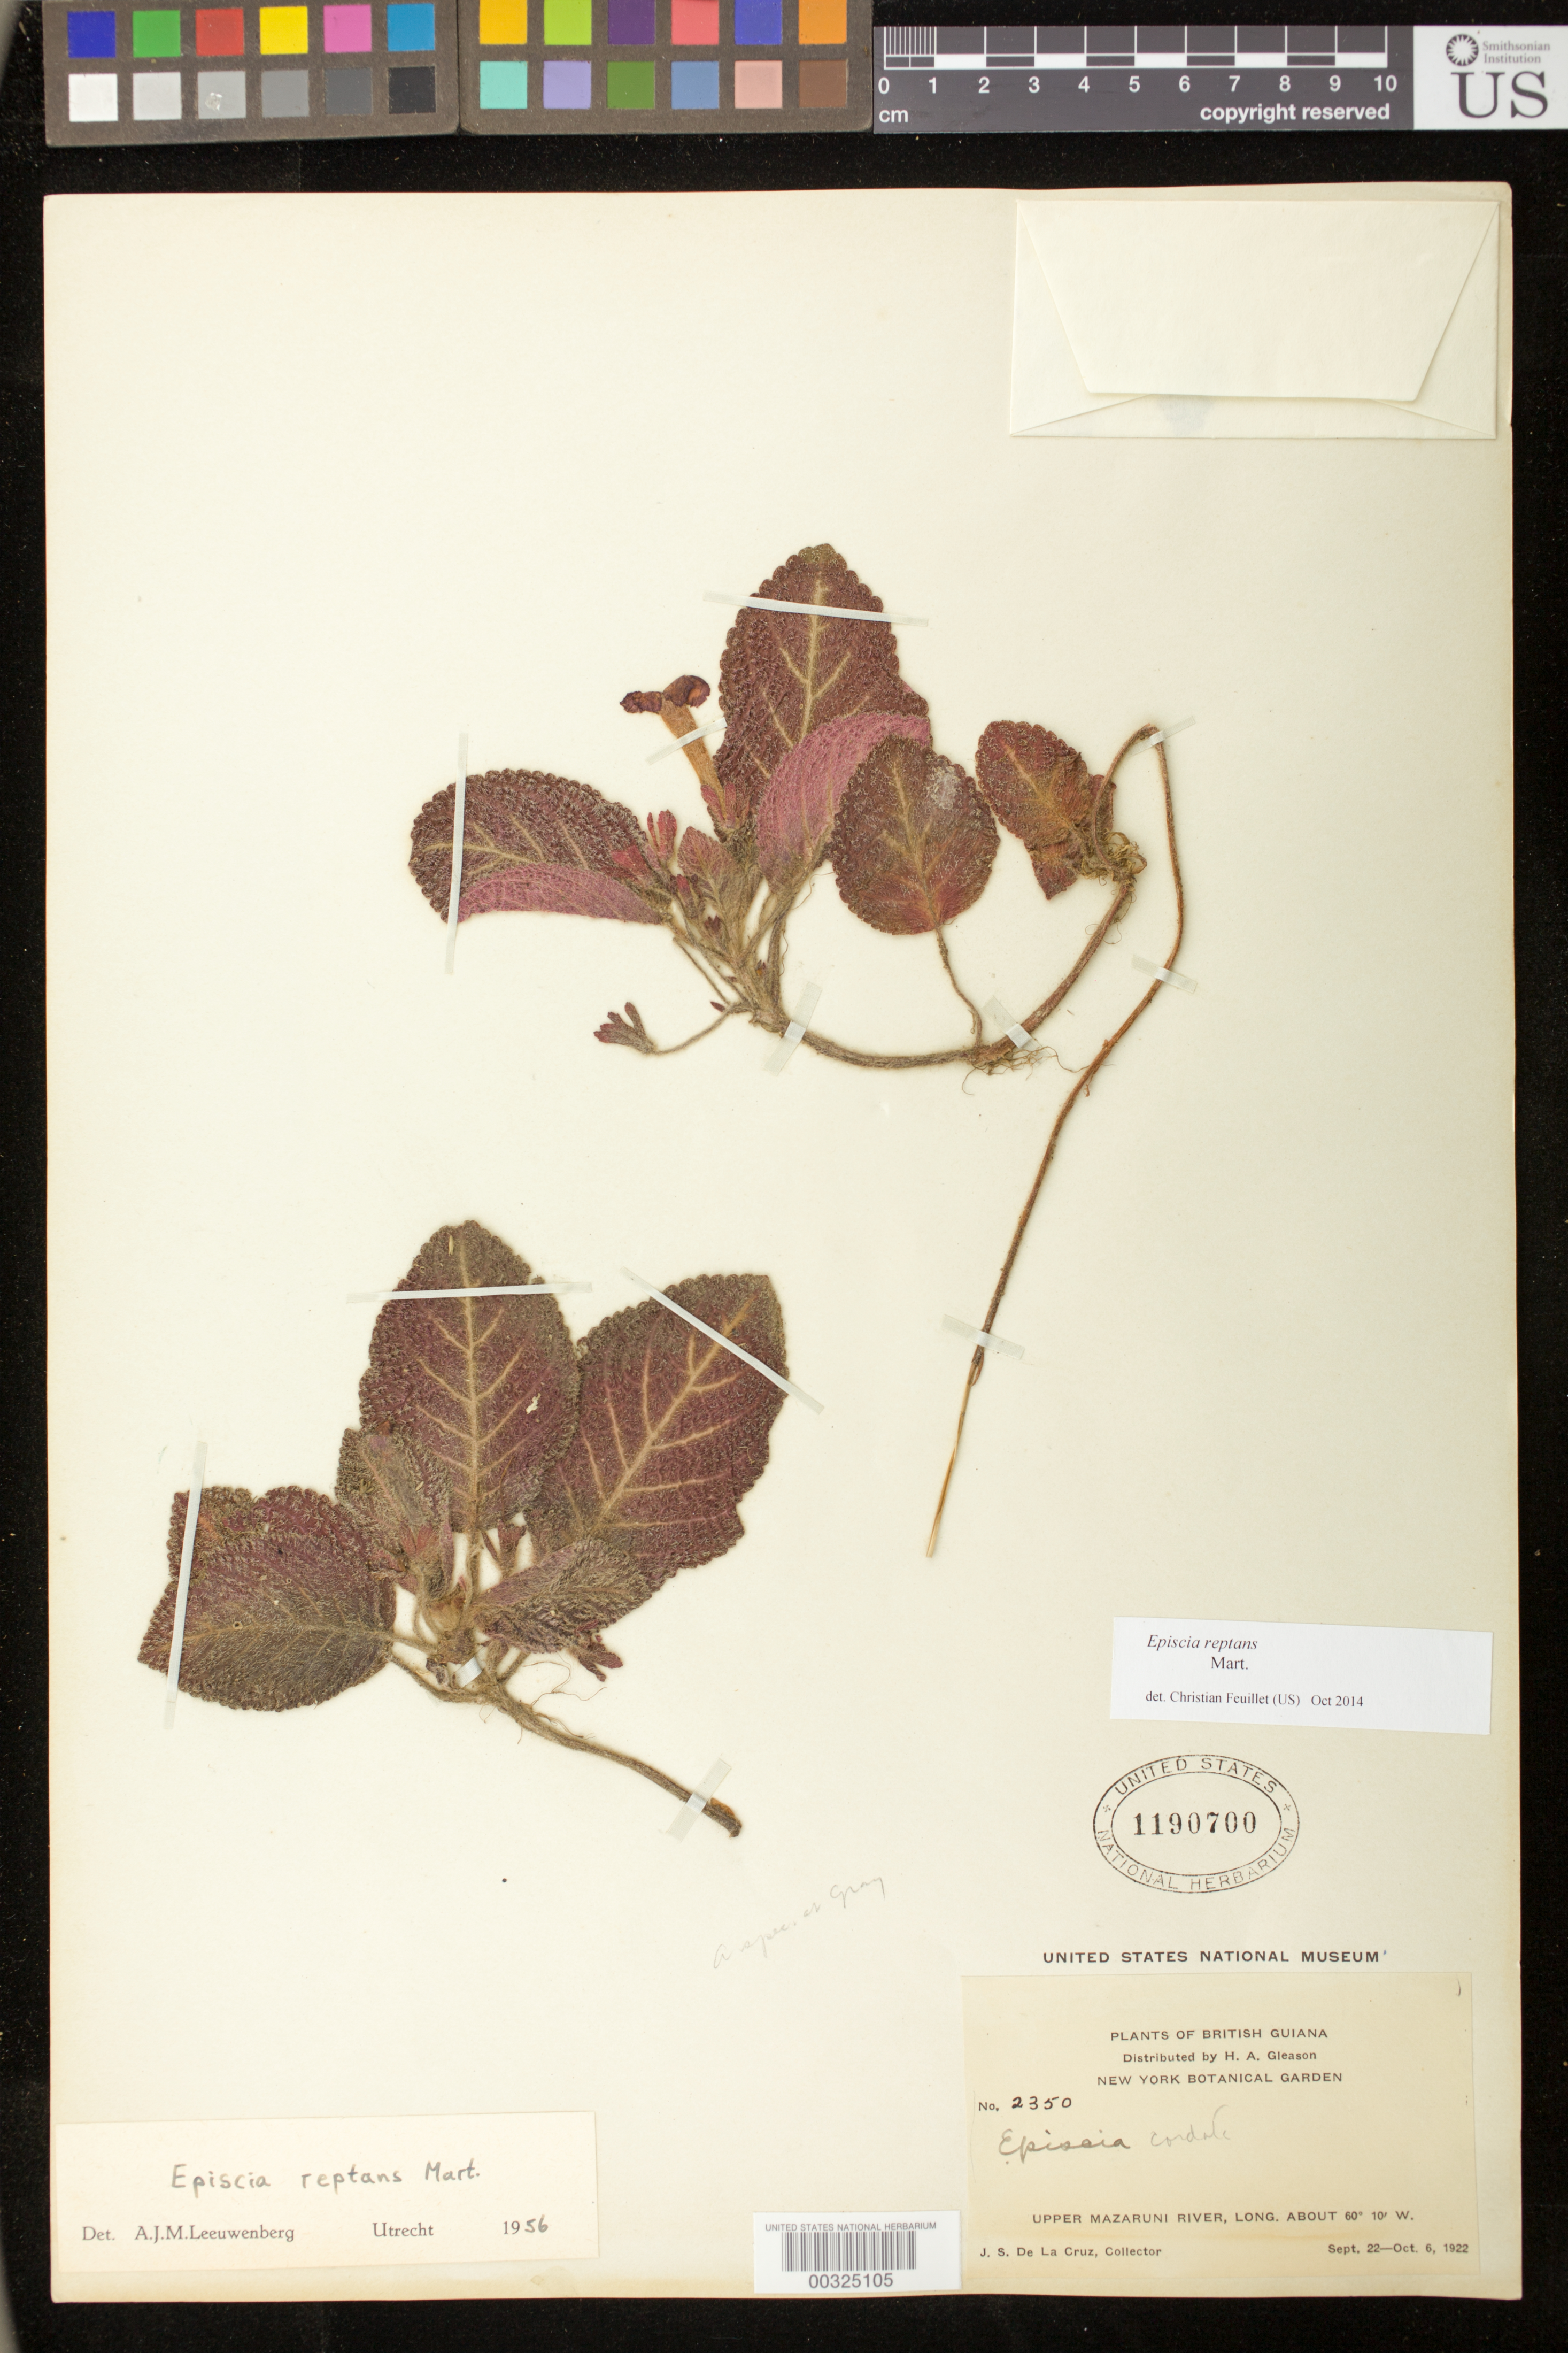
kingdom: Plantae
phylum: Tracheophyta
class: Magnoliopsida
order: Lamiales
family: Gesneriaceae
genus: Episcia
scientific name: Episcia reptans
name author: Mart.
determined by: Leeuwenberg, A. J. M.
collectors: J. S. de la Cruz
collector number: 2350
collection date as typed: Sep-Oct 1922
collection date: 1922-09/1922-10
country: Guyana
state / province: Cuyuni-Mazaruni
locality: Upper Mazaruni River, long. about 60° 10' W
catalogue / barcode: US 1190700